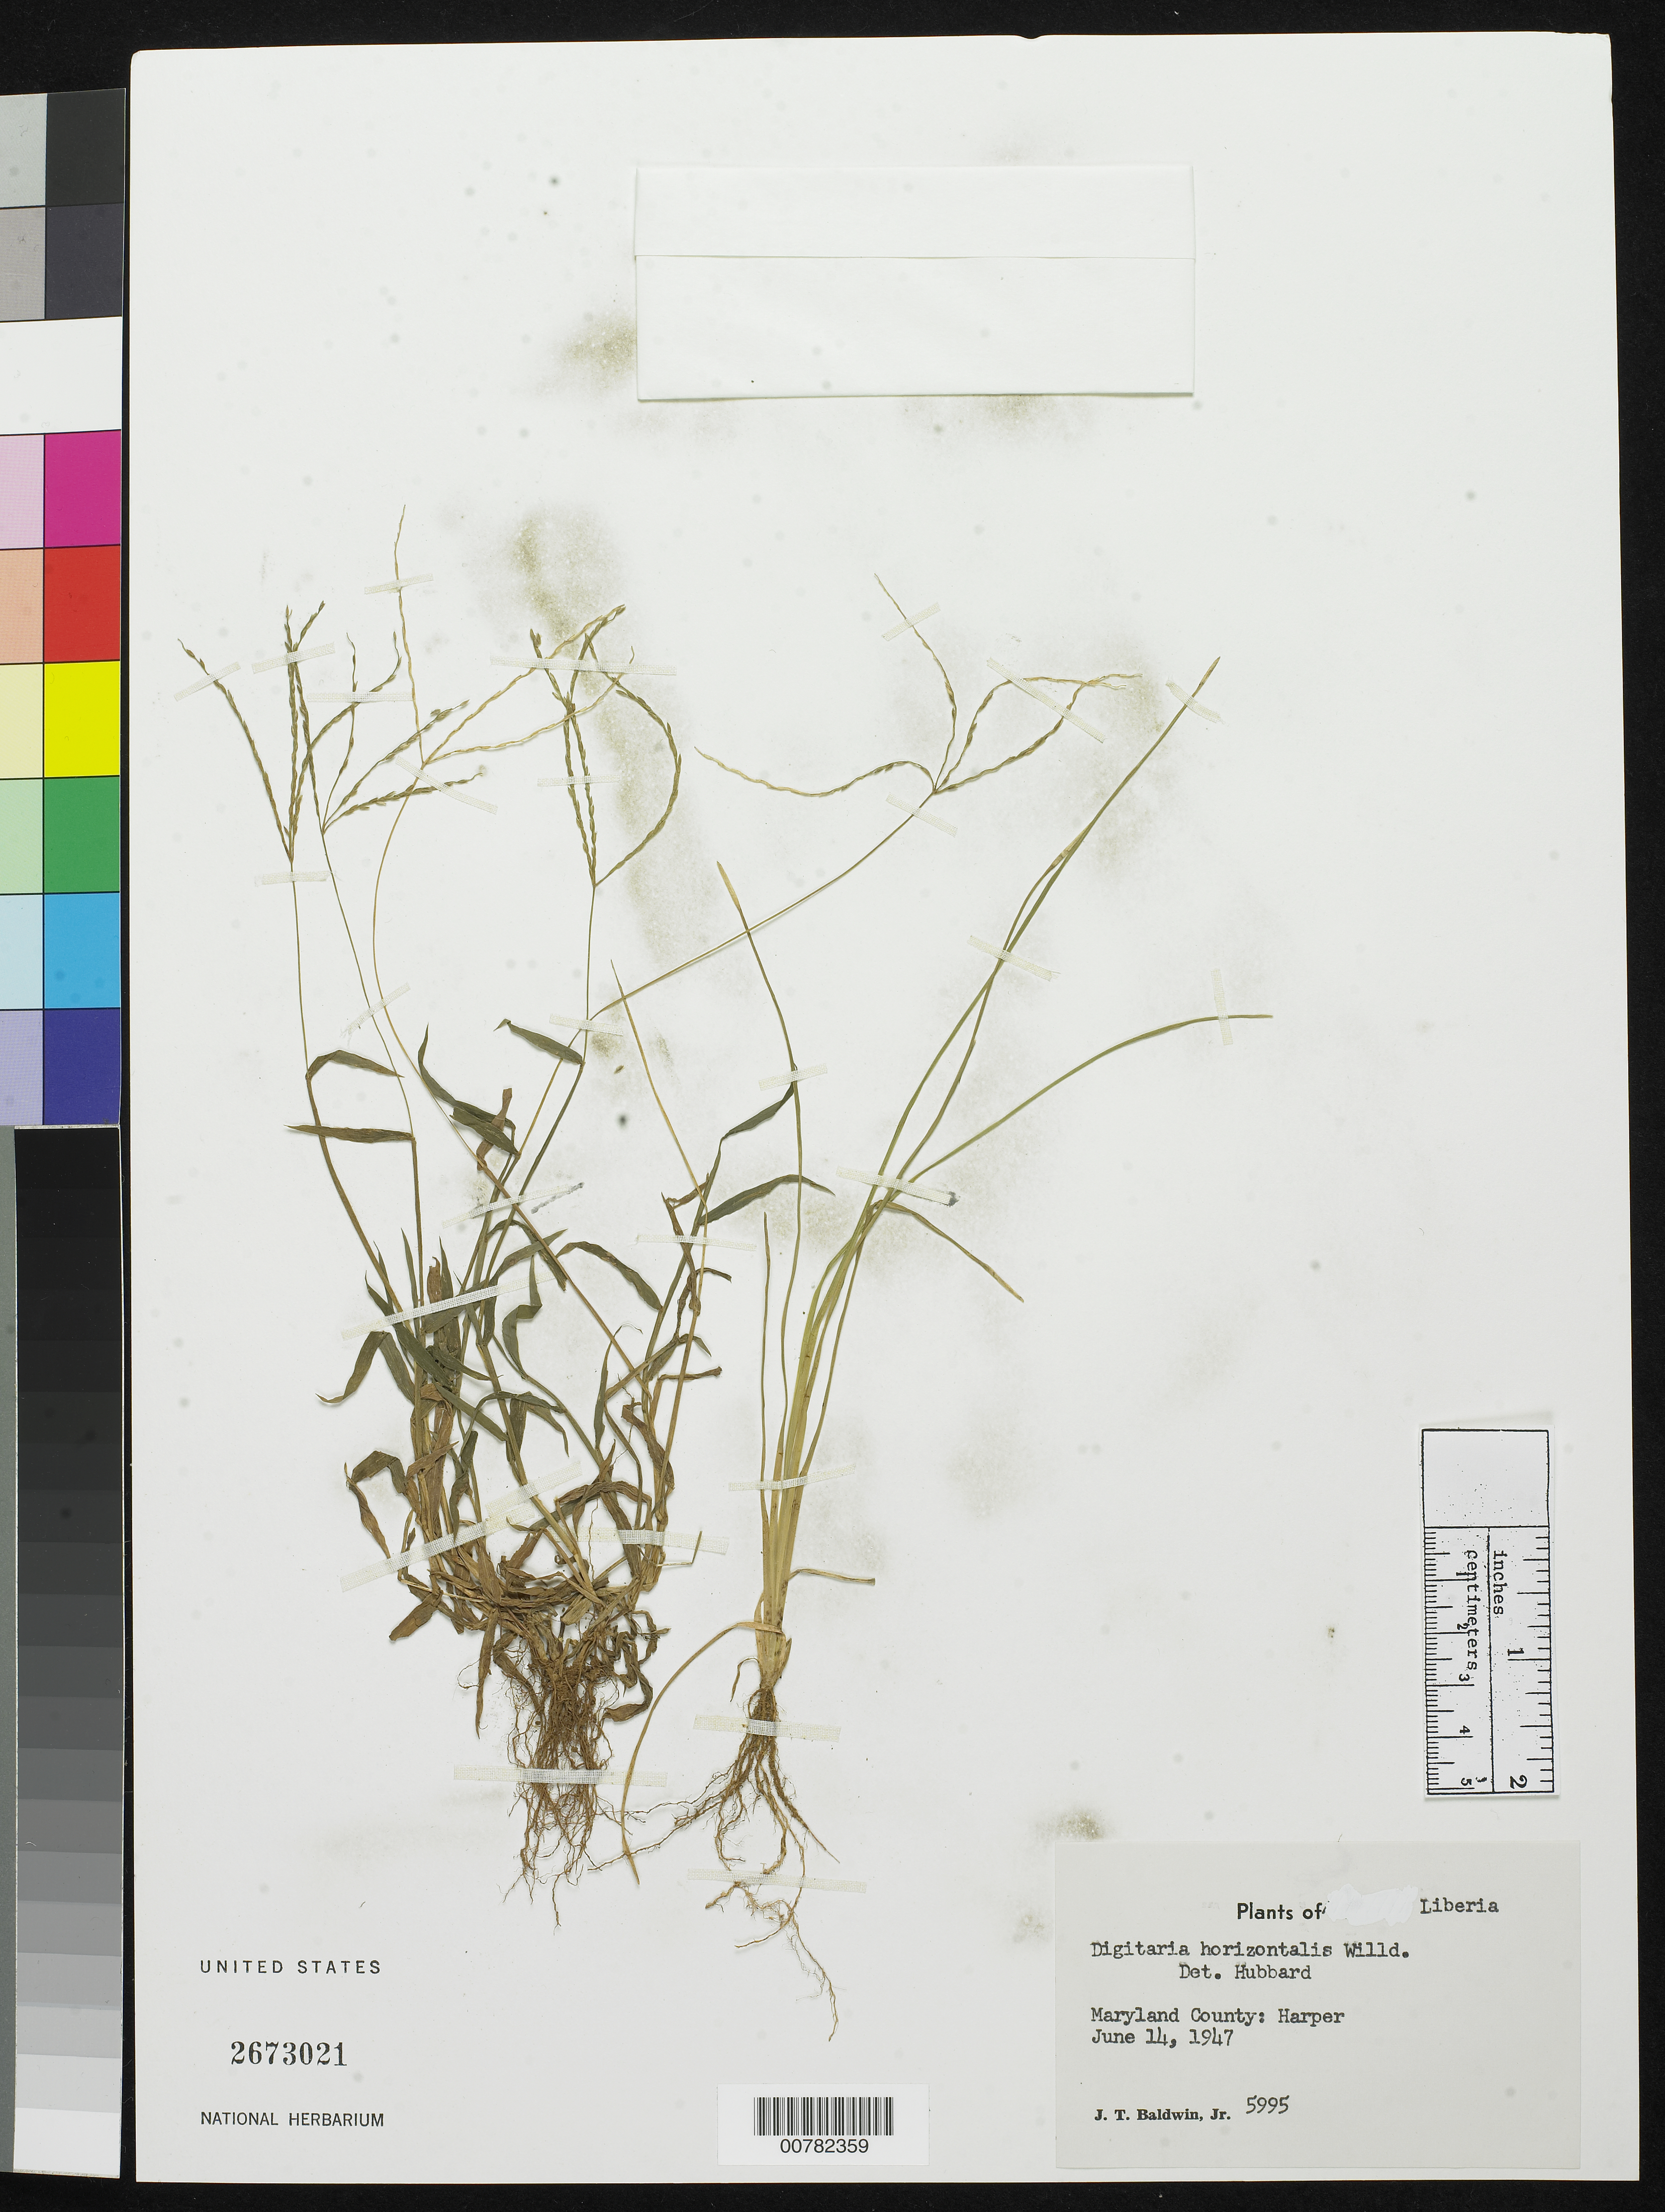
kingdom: Plantae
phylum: Tracheophyta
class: Liliopsida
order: Poales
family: Poaceae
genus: Digitaria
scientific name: Digitaria horizontalis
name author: Willd.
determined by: Hubbard, C. E.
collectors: J. T. Baldwin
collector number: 5995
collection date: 1947-06-14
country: Liberia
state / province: Maryland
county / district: Maryland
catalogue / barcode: US 2673021